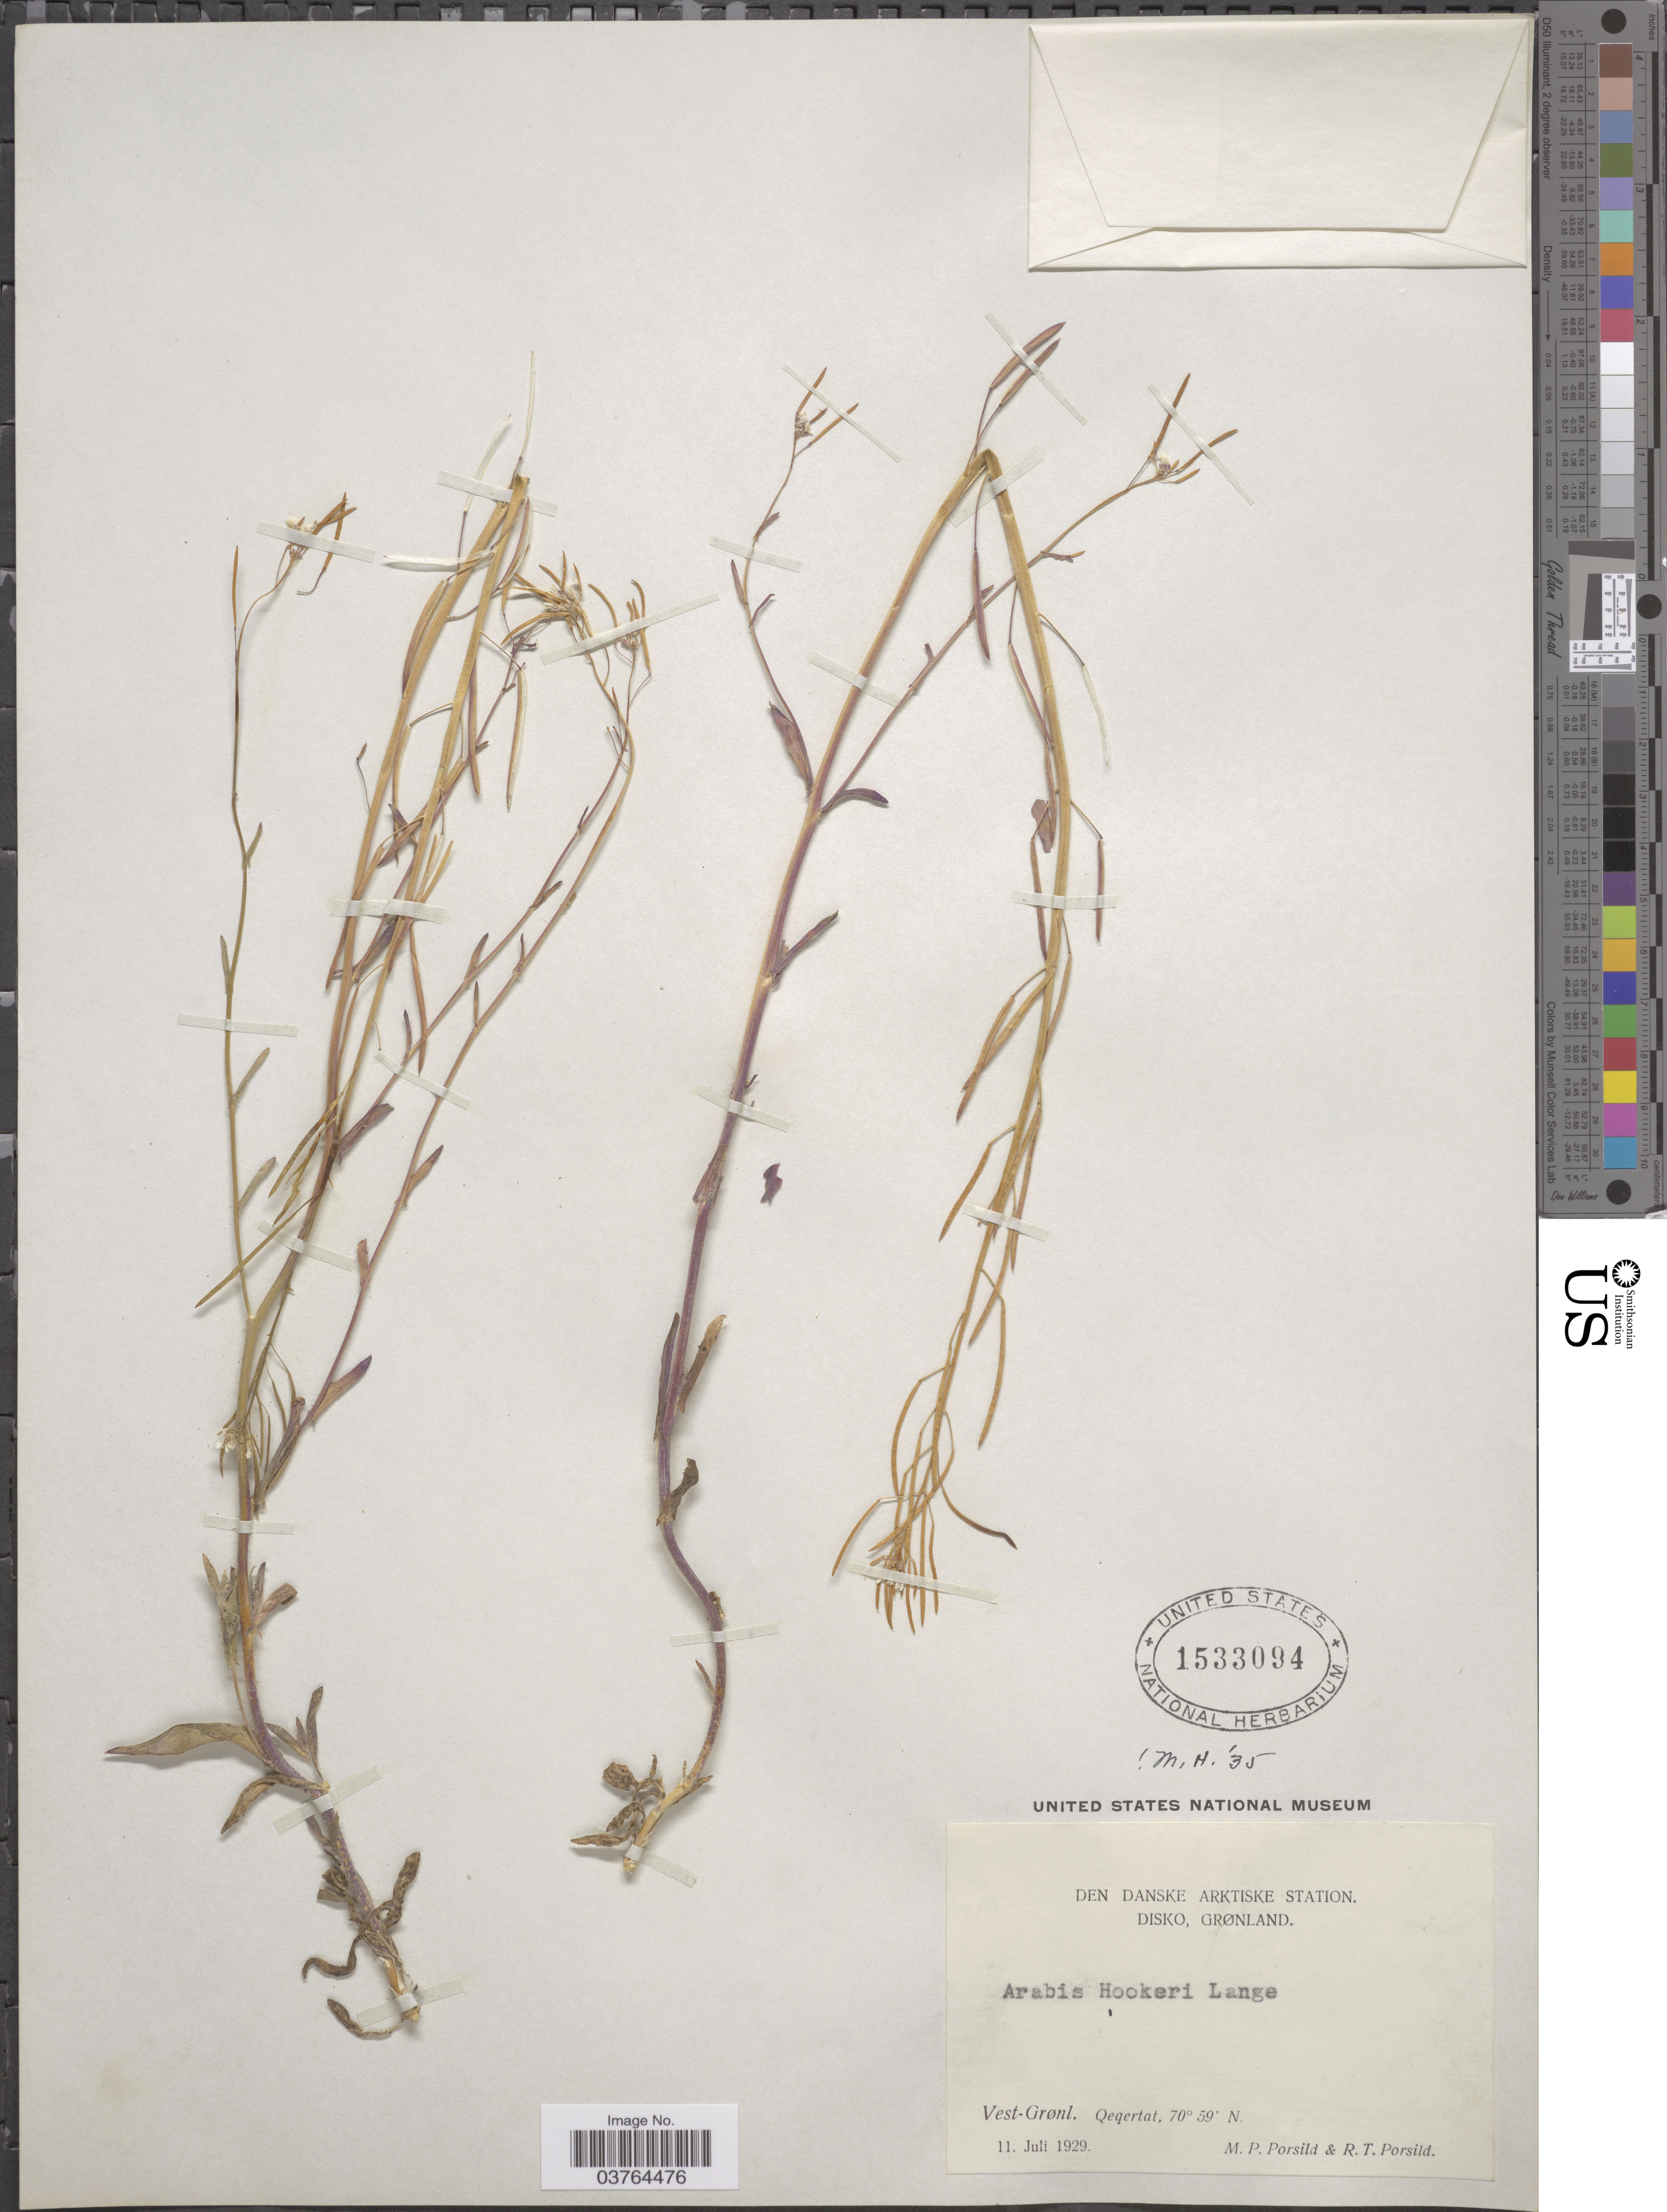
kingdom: Plantae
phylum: Tracheophyta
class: Magnoliopsida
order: Brassicales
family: Brassicaceae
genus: Transberingia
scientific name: Transberingia bursifolia subsp. bursifolia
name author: (DC.) Al-Shehbaz & O'Kane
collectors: M. P. Porsild & R. T. Porsild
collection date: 1929-07-11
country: Greenland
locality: Den Danske Arktiske Station Disko, Grønland. Vest-Grønl. Qeqertat.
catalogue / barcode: US 1533094